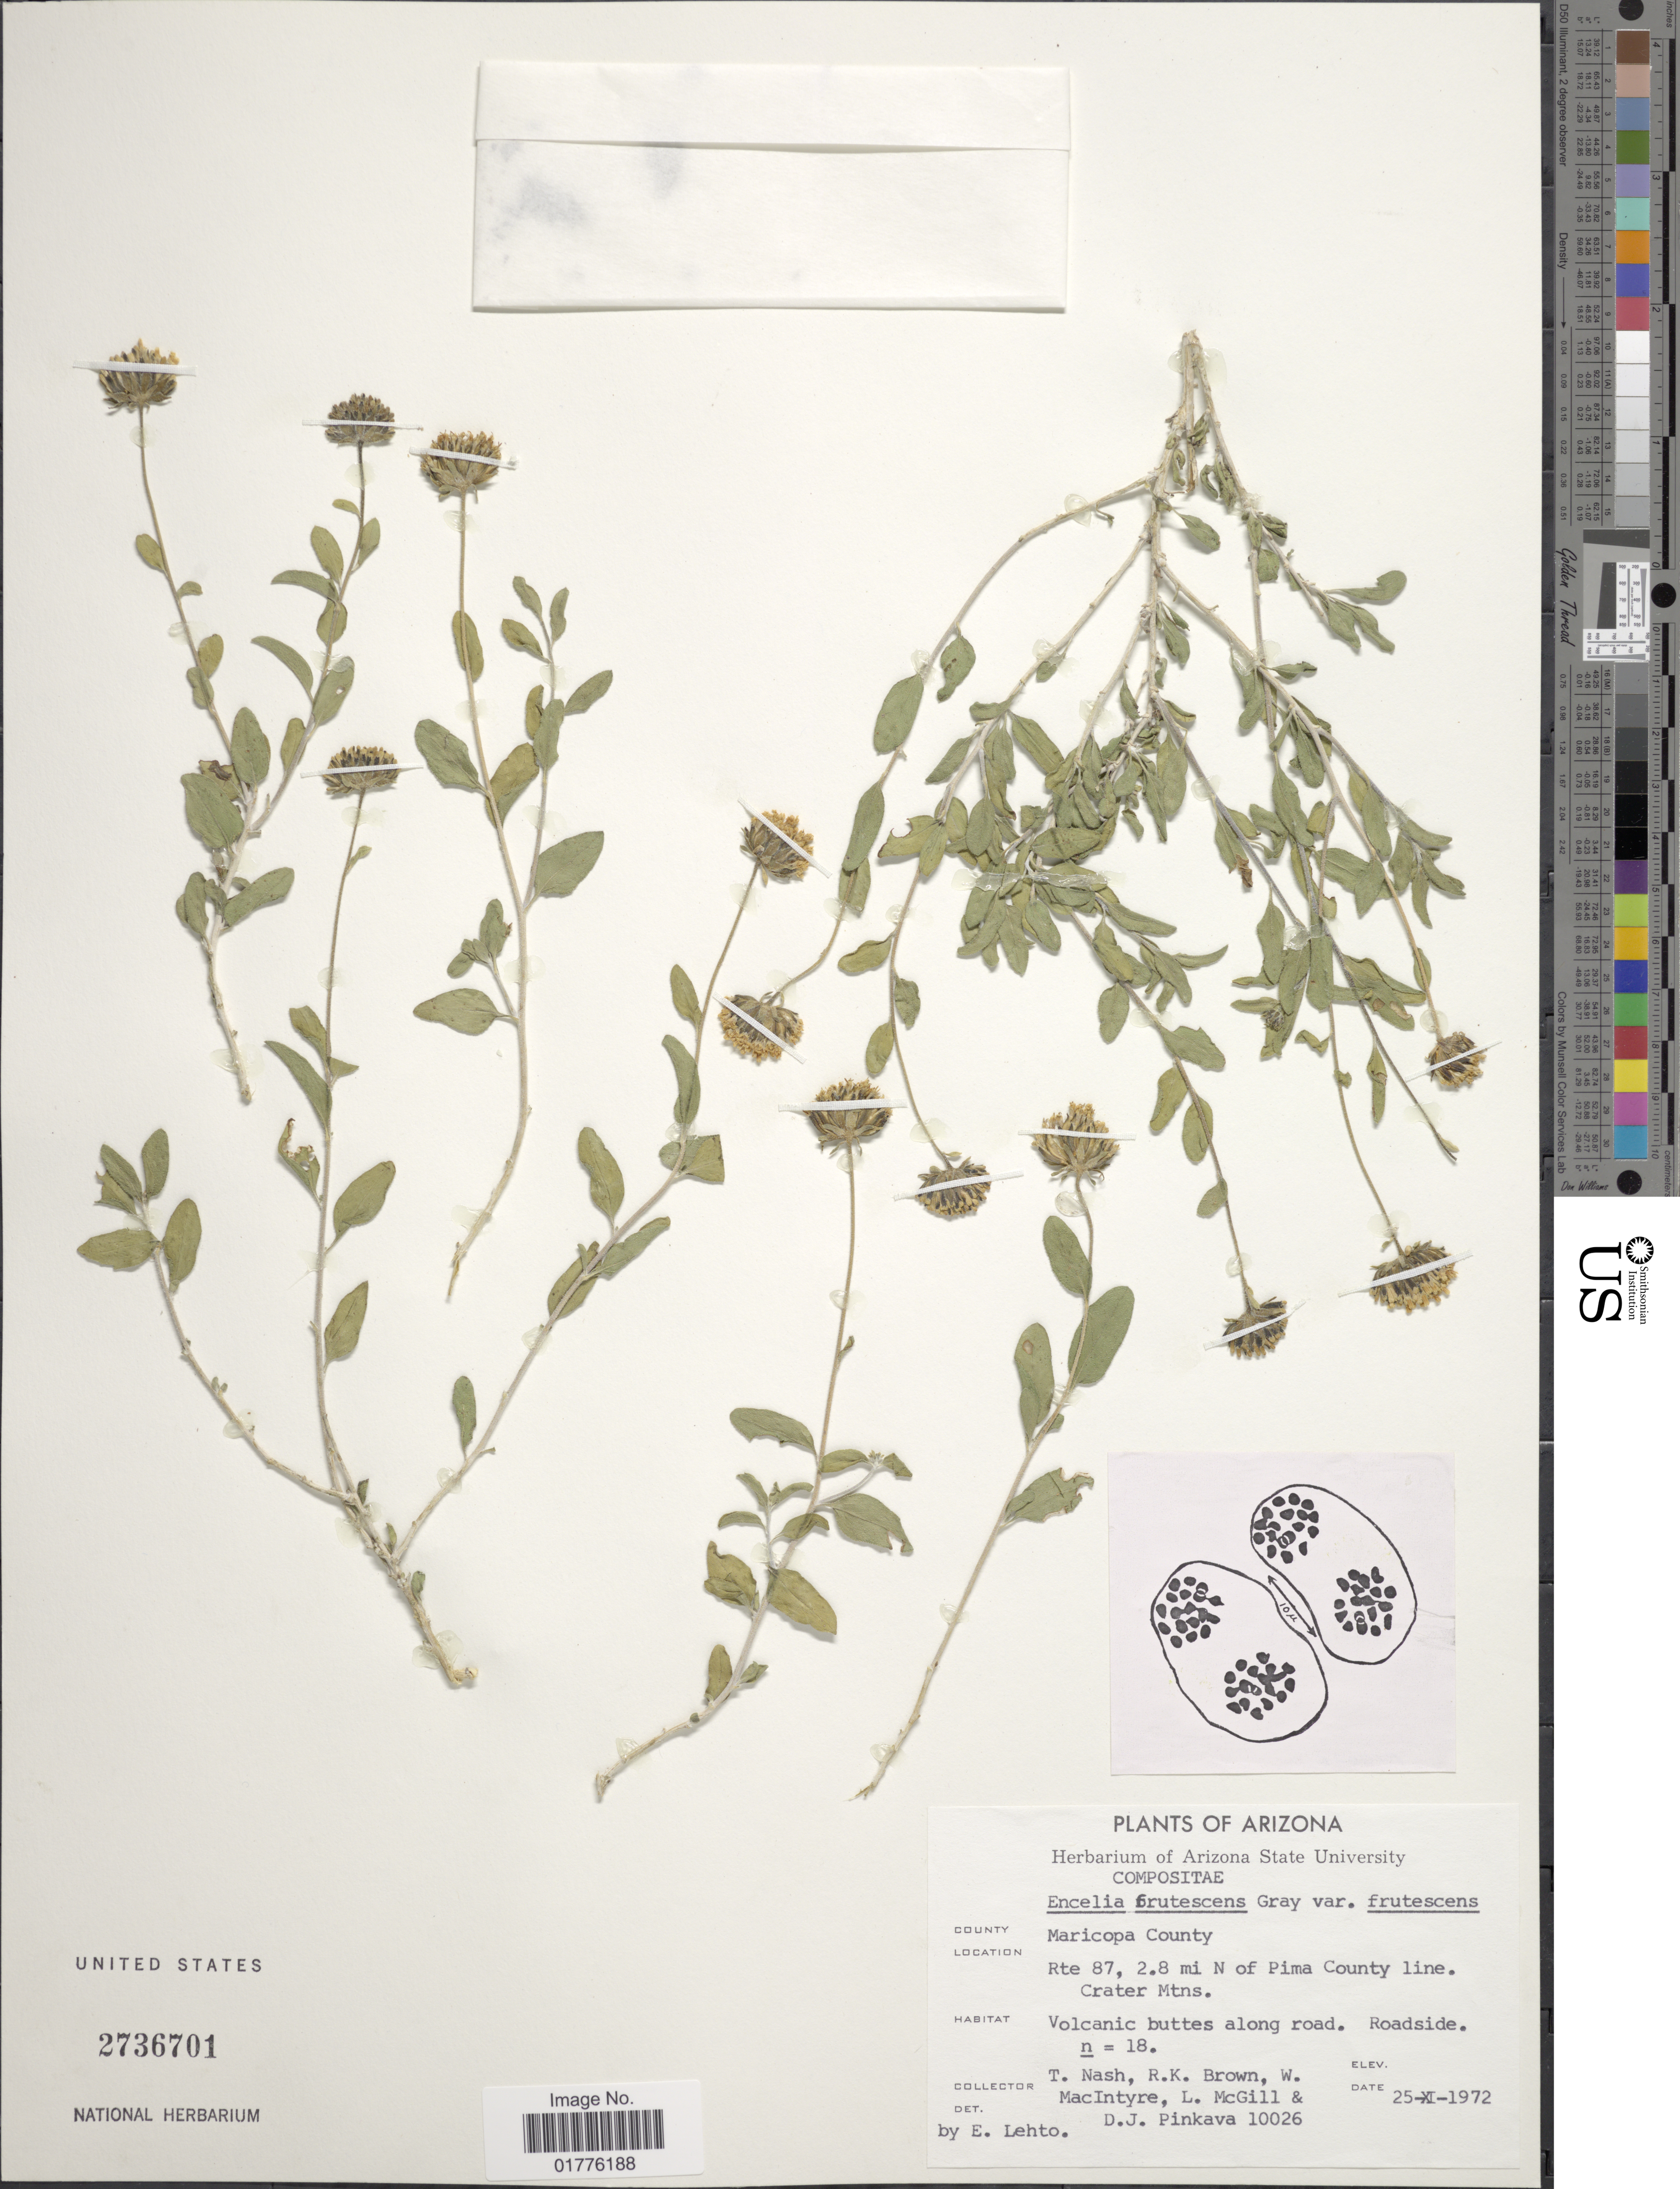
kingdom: Plantae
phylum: Tracheophyta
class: Magnoliopsida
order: Asterales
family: Asteraceae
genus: Encelia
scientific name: Encelia frutescens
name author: (A. Gray) A. Gray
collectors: T. Nash, R. K. Brown, W. Macintyre, L. McGill & D. J. Pinkava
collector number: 10026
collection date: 1972-11-25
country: United States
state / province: Arizona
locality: Arizona. Rte 87, 2.8 mi N of Pima County line. Crater Mtns.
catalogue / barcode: US 2736701